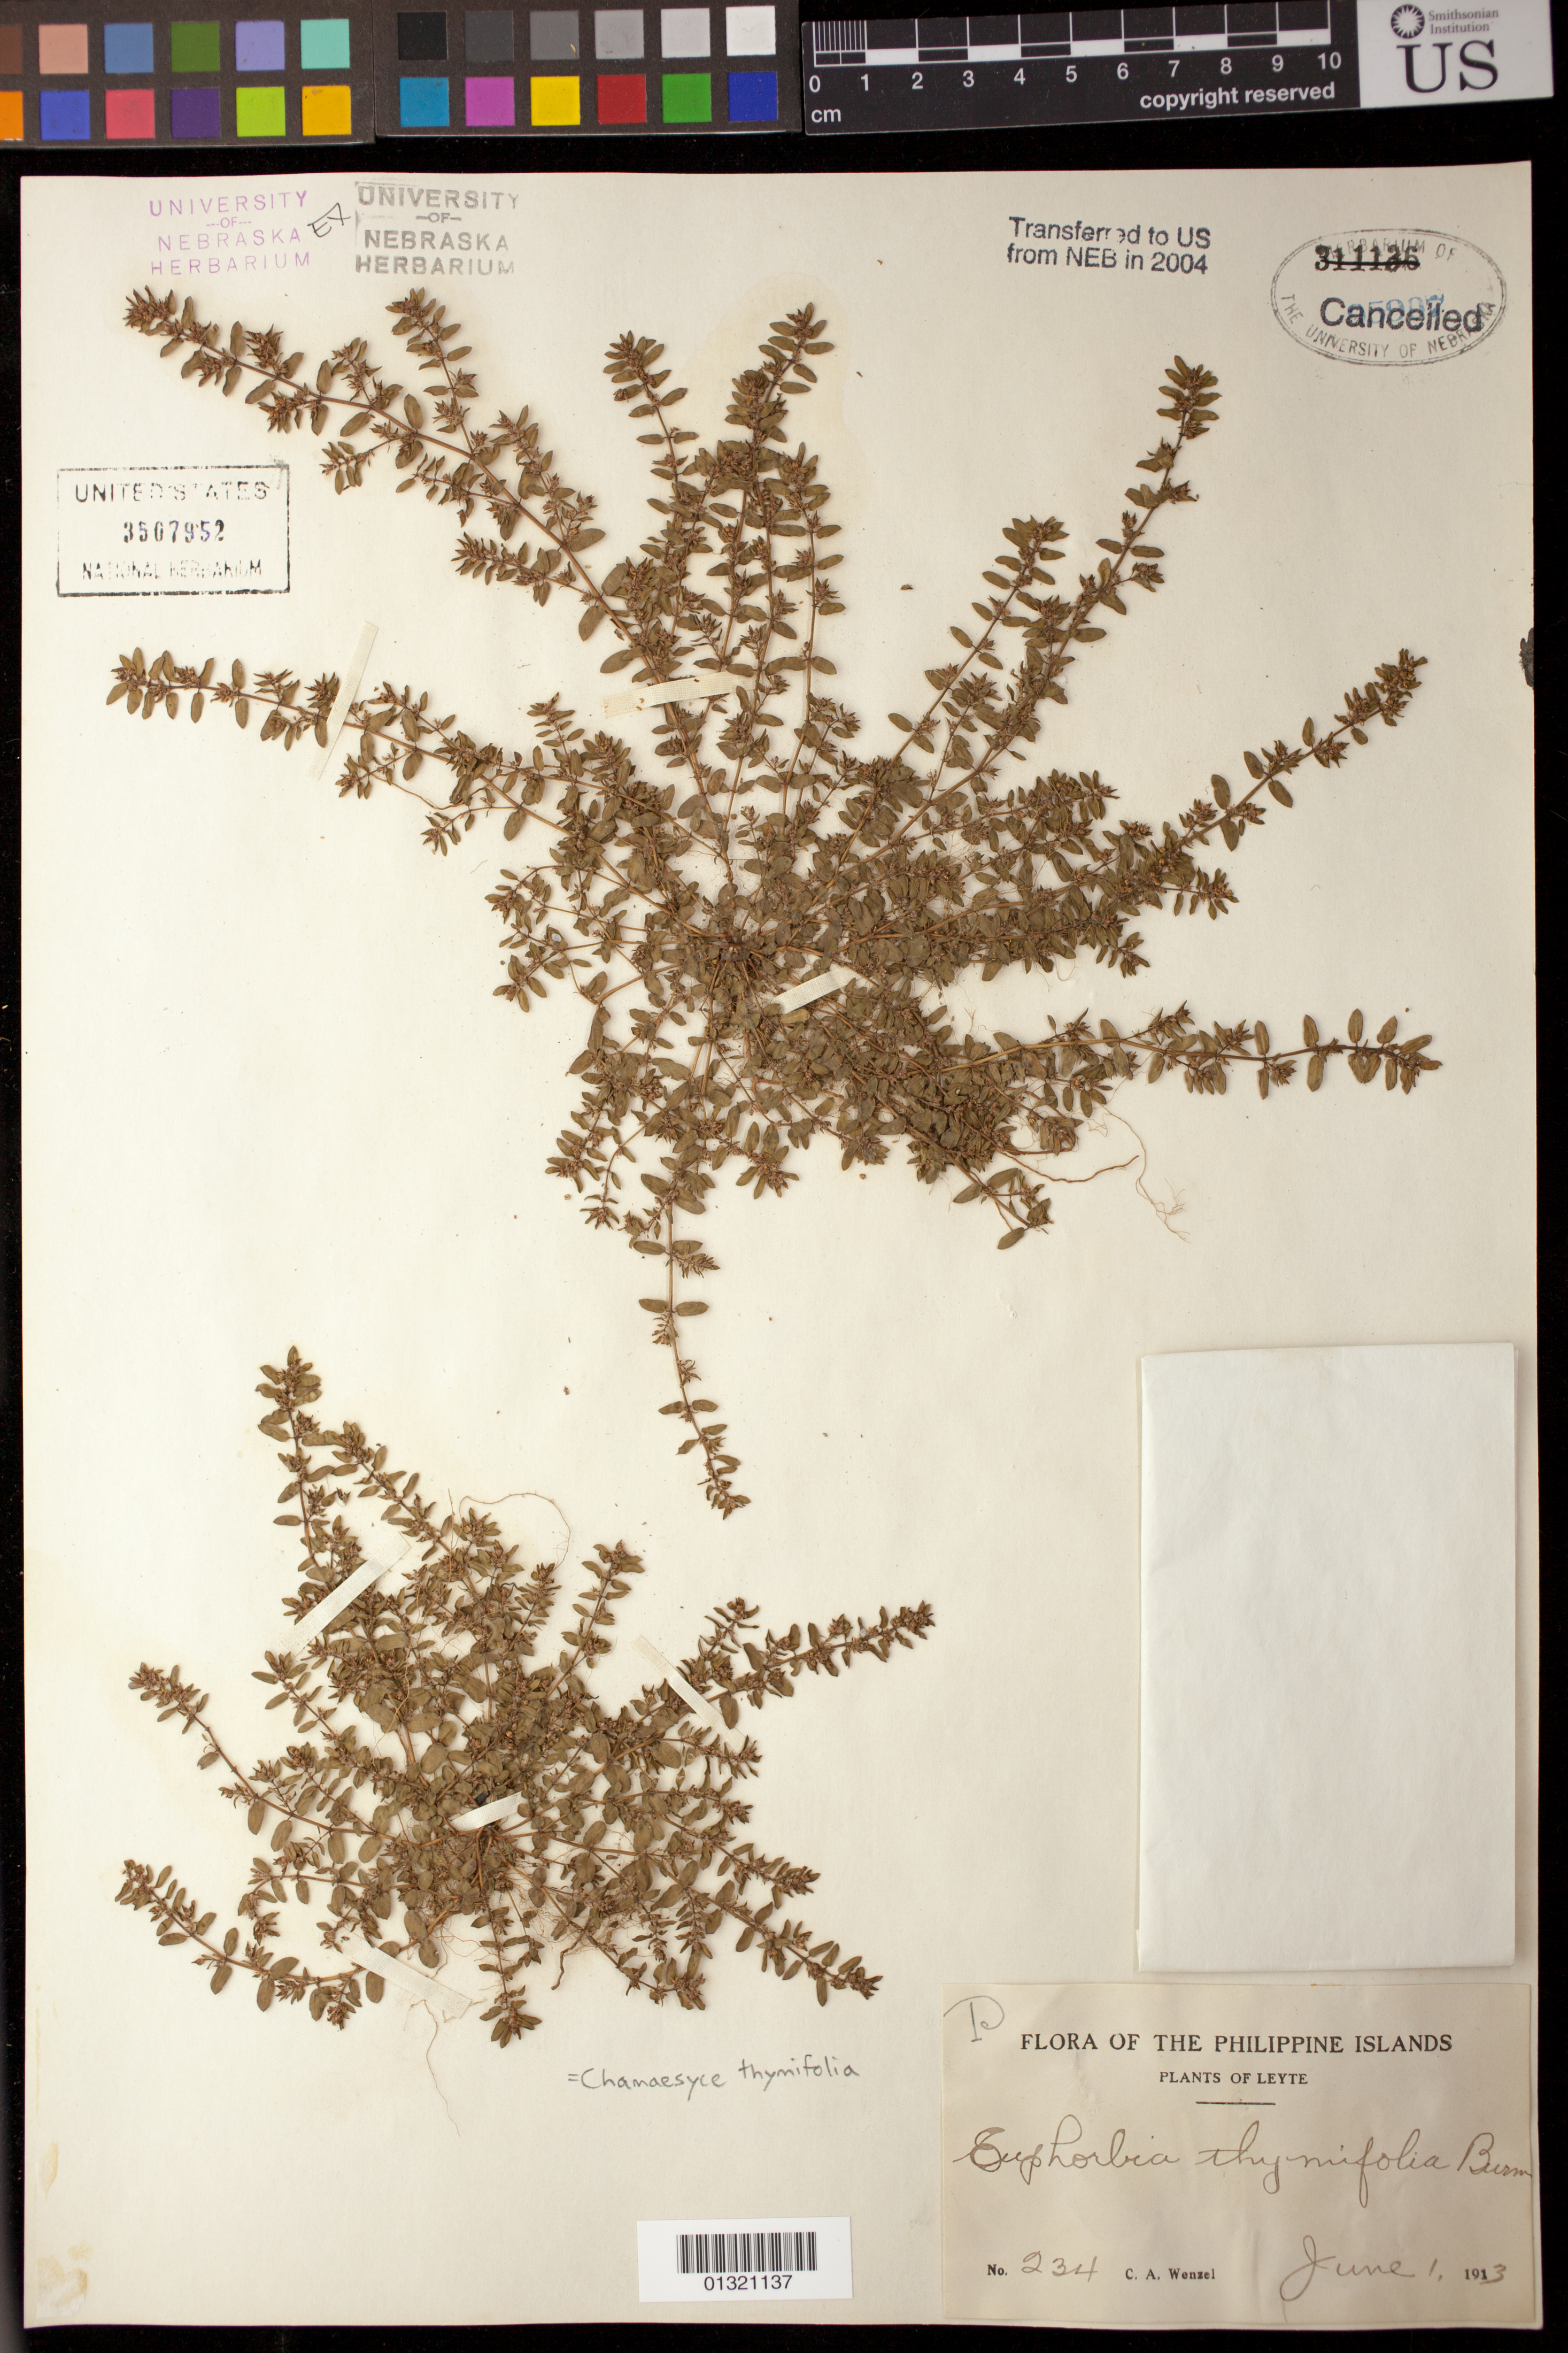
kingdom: Plantae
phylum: Tracheophyta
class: Magnoliopsida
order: Malpighiales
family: Euphorbiaceae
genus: Euphorbia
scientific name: Euphorbia thymifolia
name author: L.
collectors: C. Wenzel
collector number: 234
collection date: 1913-06-01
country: Philippines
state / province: Eastern Visayas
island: Leyte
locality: Leyte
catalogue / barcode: US 3507952